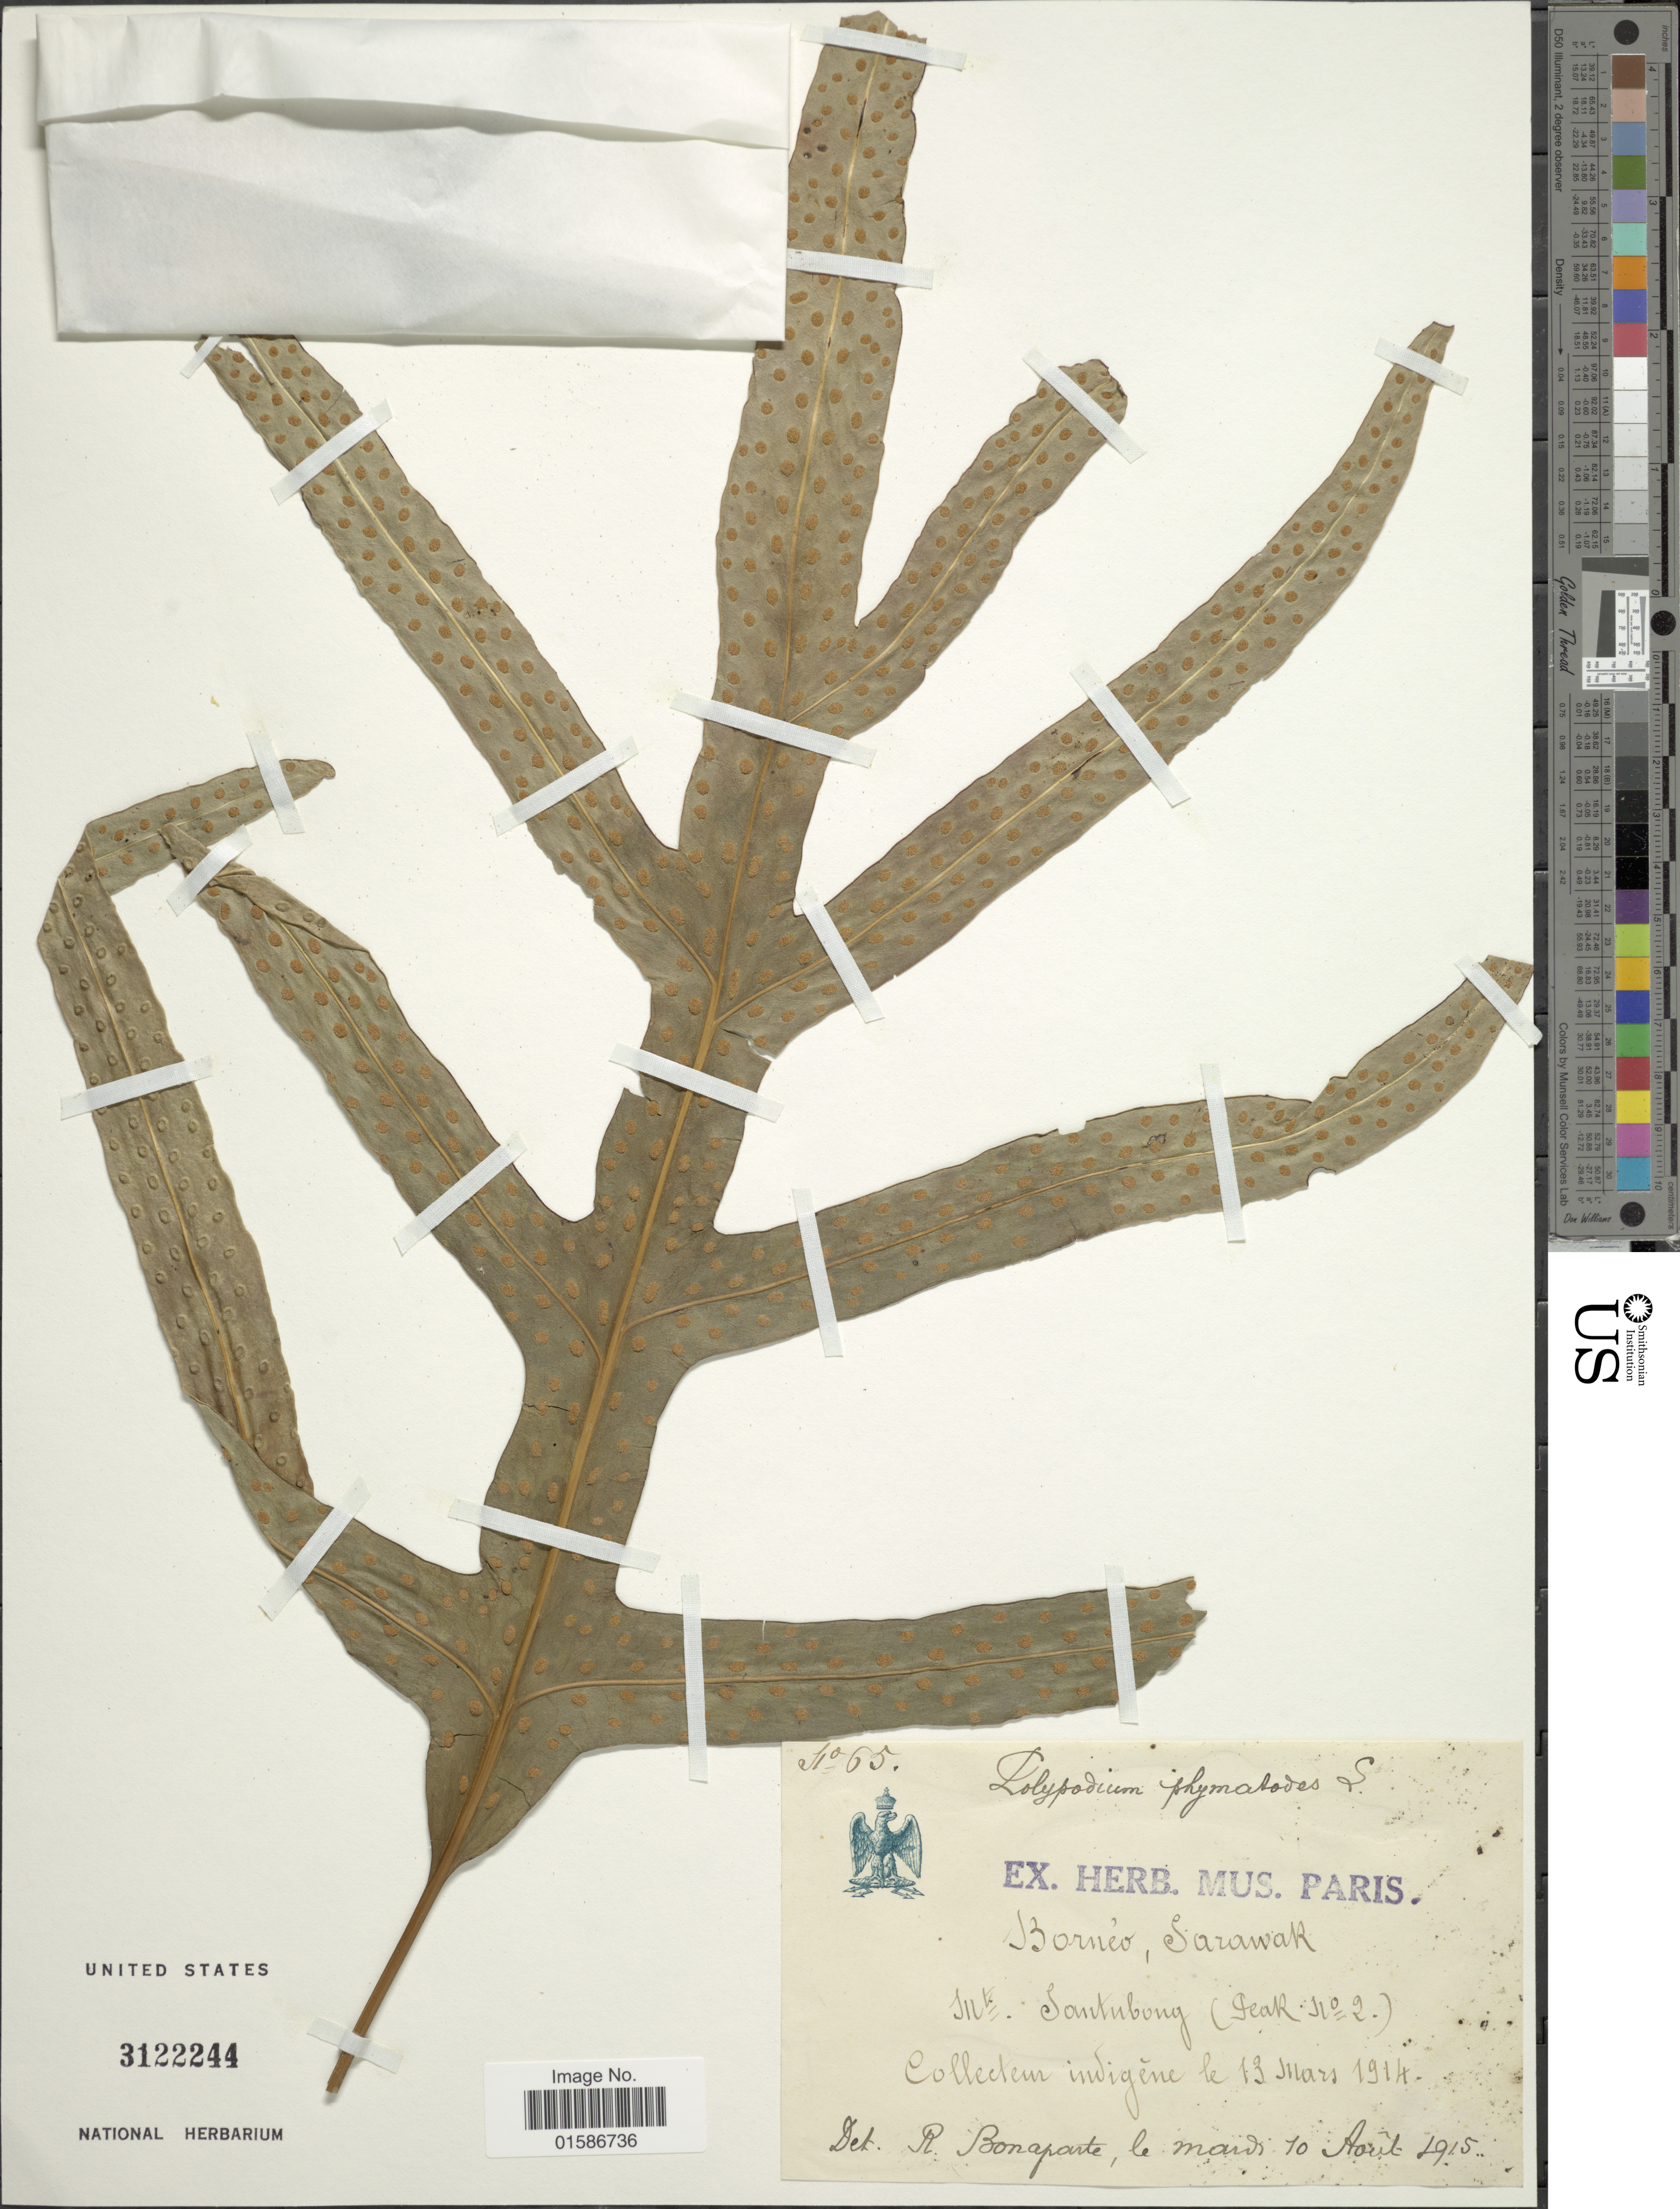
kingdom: Plantae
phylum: Tracheophyta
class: Polypodiopsida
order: Polypodiales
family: Polypodiaceae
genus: Microsorum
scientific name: Microsorum scolopendria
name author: (Burm. f.) Copel.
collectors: ex herb. Mus. Paris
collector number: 65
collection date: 1914-03-13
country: Malaysia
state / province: Sarawak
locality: Borneo, Mts Santnburg [interpreted]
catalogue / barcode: US 3122244